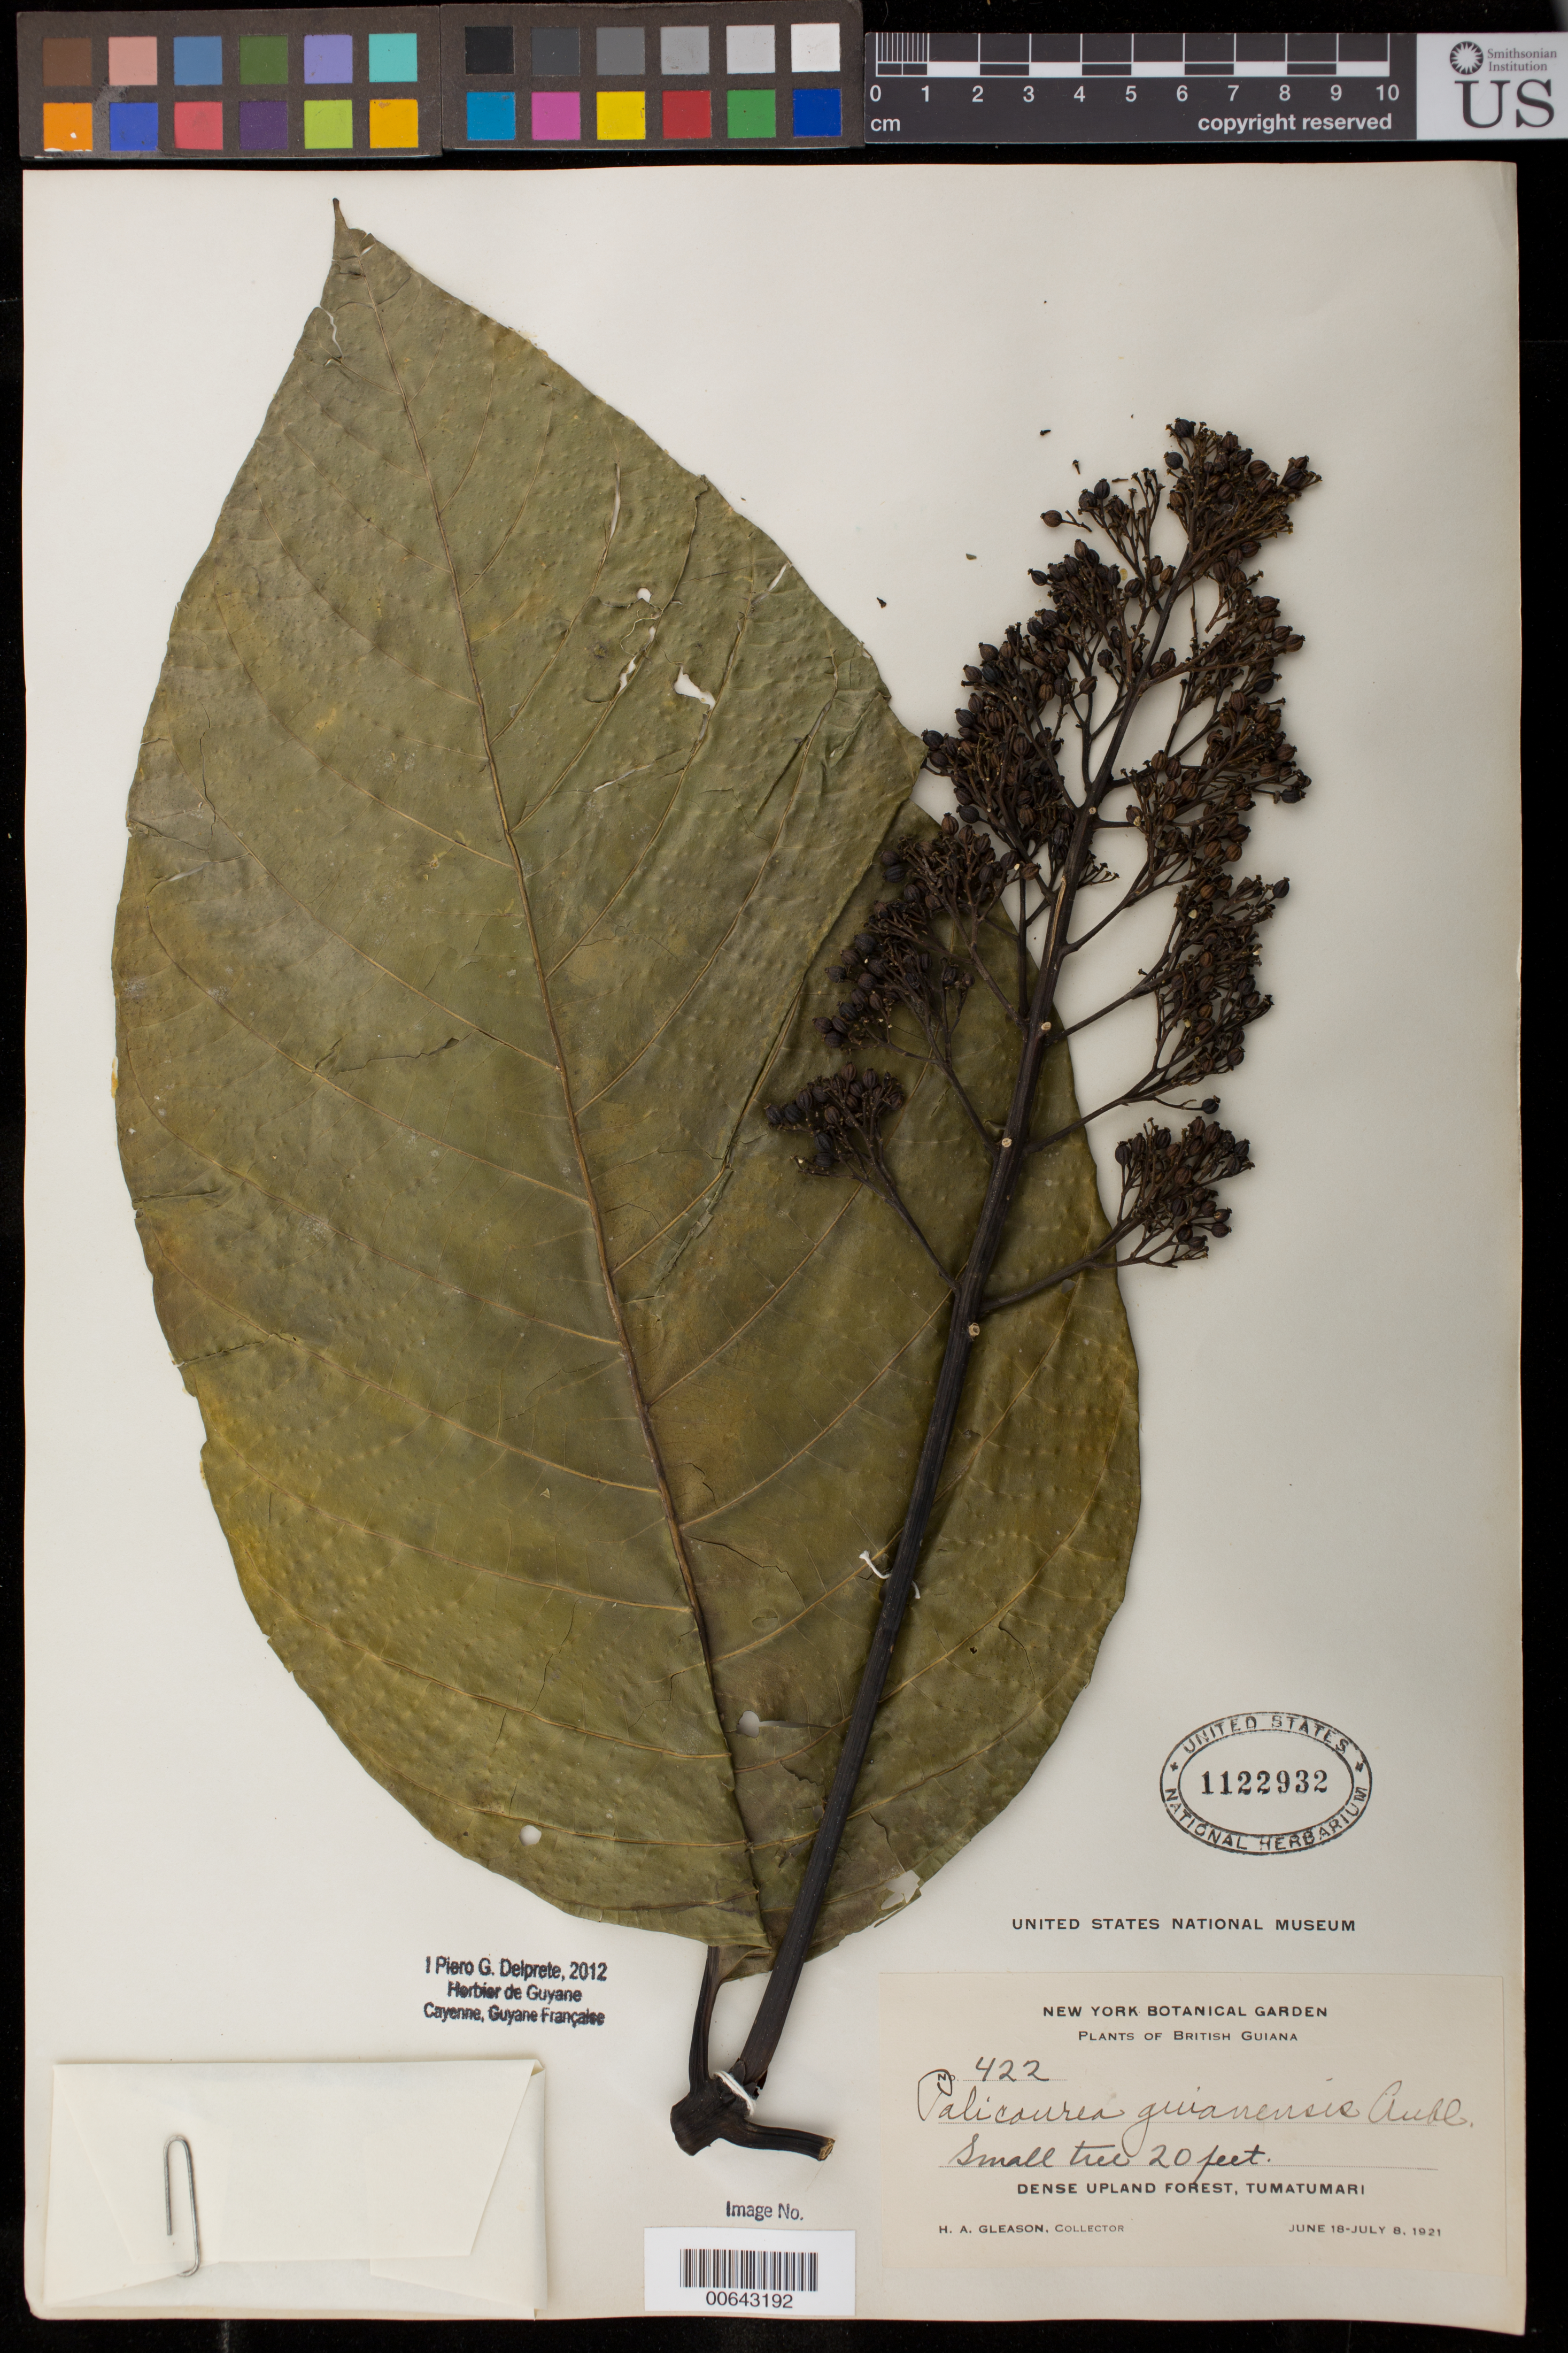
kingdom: Plantae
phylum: Tracheophyta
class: Magnoliopsida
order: Gentianales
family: Rubiaceae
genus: Palicourea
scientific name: Palicourea guianensis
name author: Aubl.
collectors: H. A. Gleason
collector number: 422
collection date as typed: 18-Jun-21 to 8-Jul-21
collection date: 1921-06-18/1921-07-08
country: Guyana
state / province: Potaro-Siparuni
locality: Tumatumari Village, Potaro R.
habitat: Dense upland forest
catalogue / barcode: US 1122932